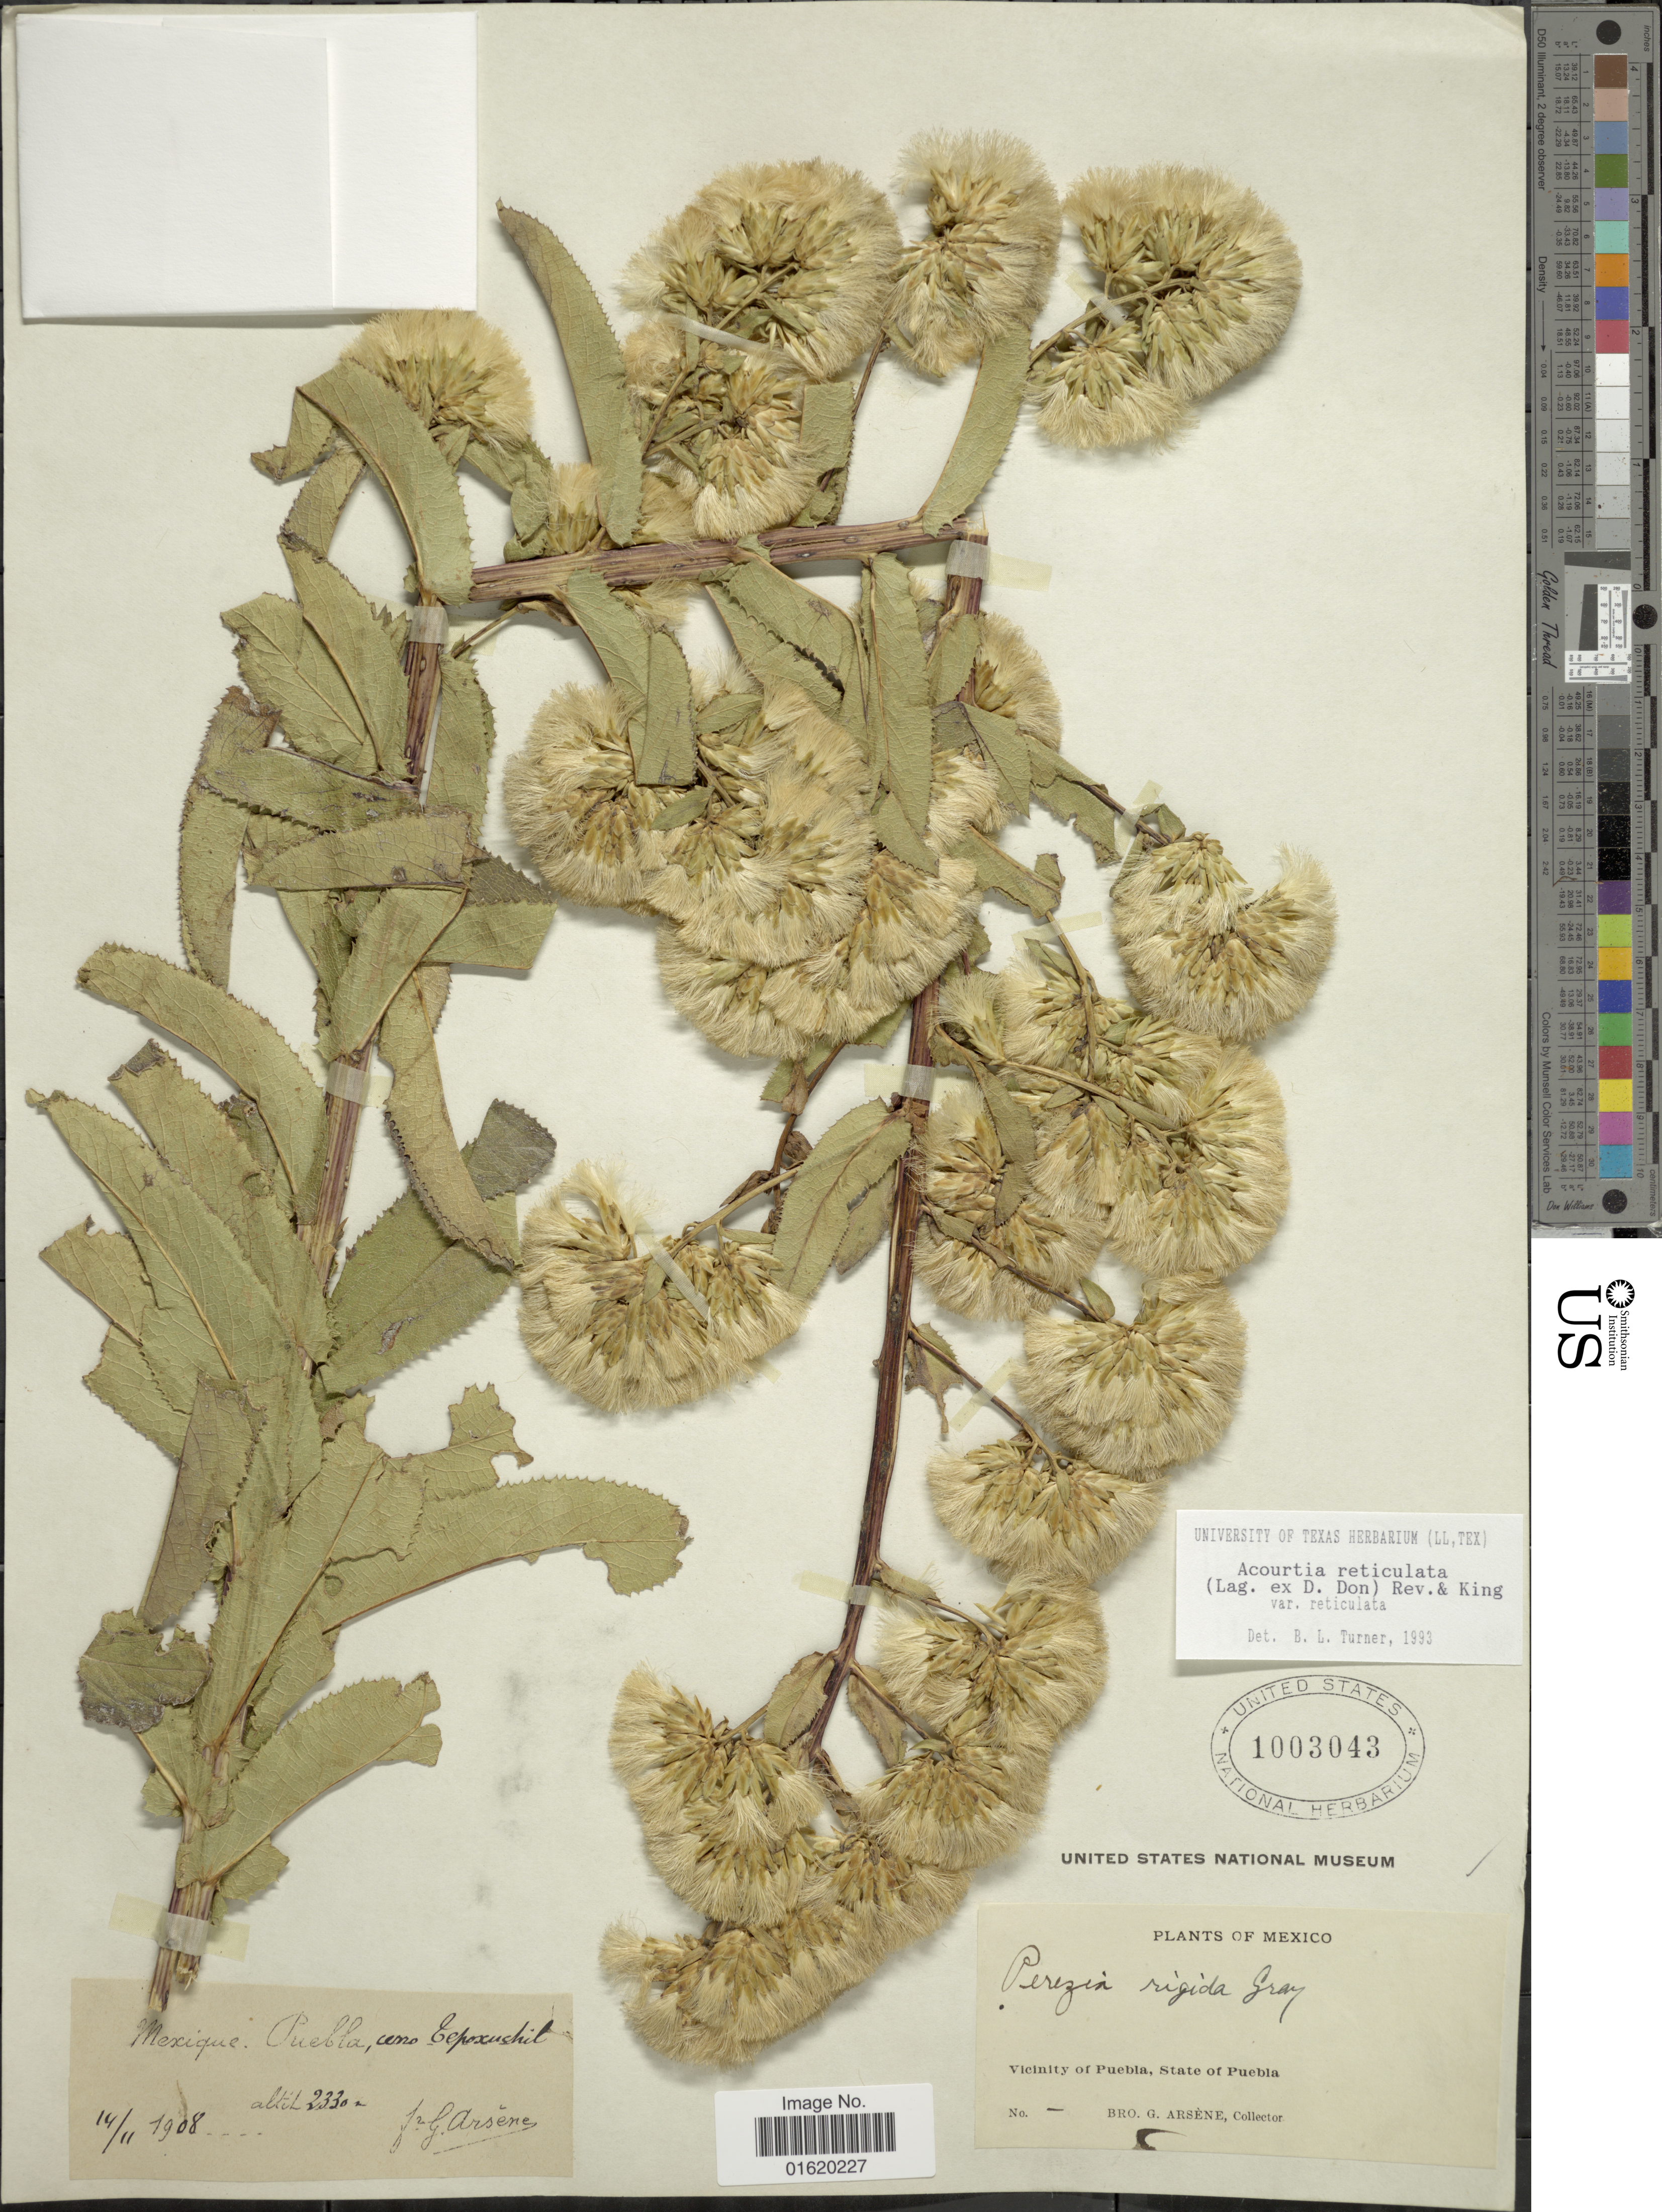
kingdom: Plantae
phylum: Tracheophyta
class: Magnoliopsida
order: Asterales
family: Asteraceae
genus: Acourtia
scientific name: Acourtia reticulata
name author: (Lag. ex D. Don) Reveal & R.M. King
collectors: Bro. G. Arsène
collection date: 1908-11-14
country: Mexico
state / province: Puebla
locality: Vicinity of Puebla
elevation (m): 2330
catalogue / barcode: US 1003043